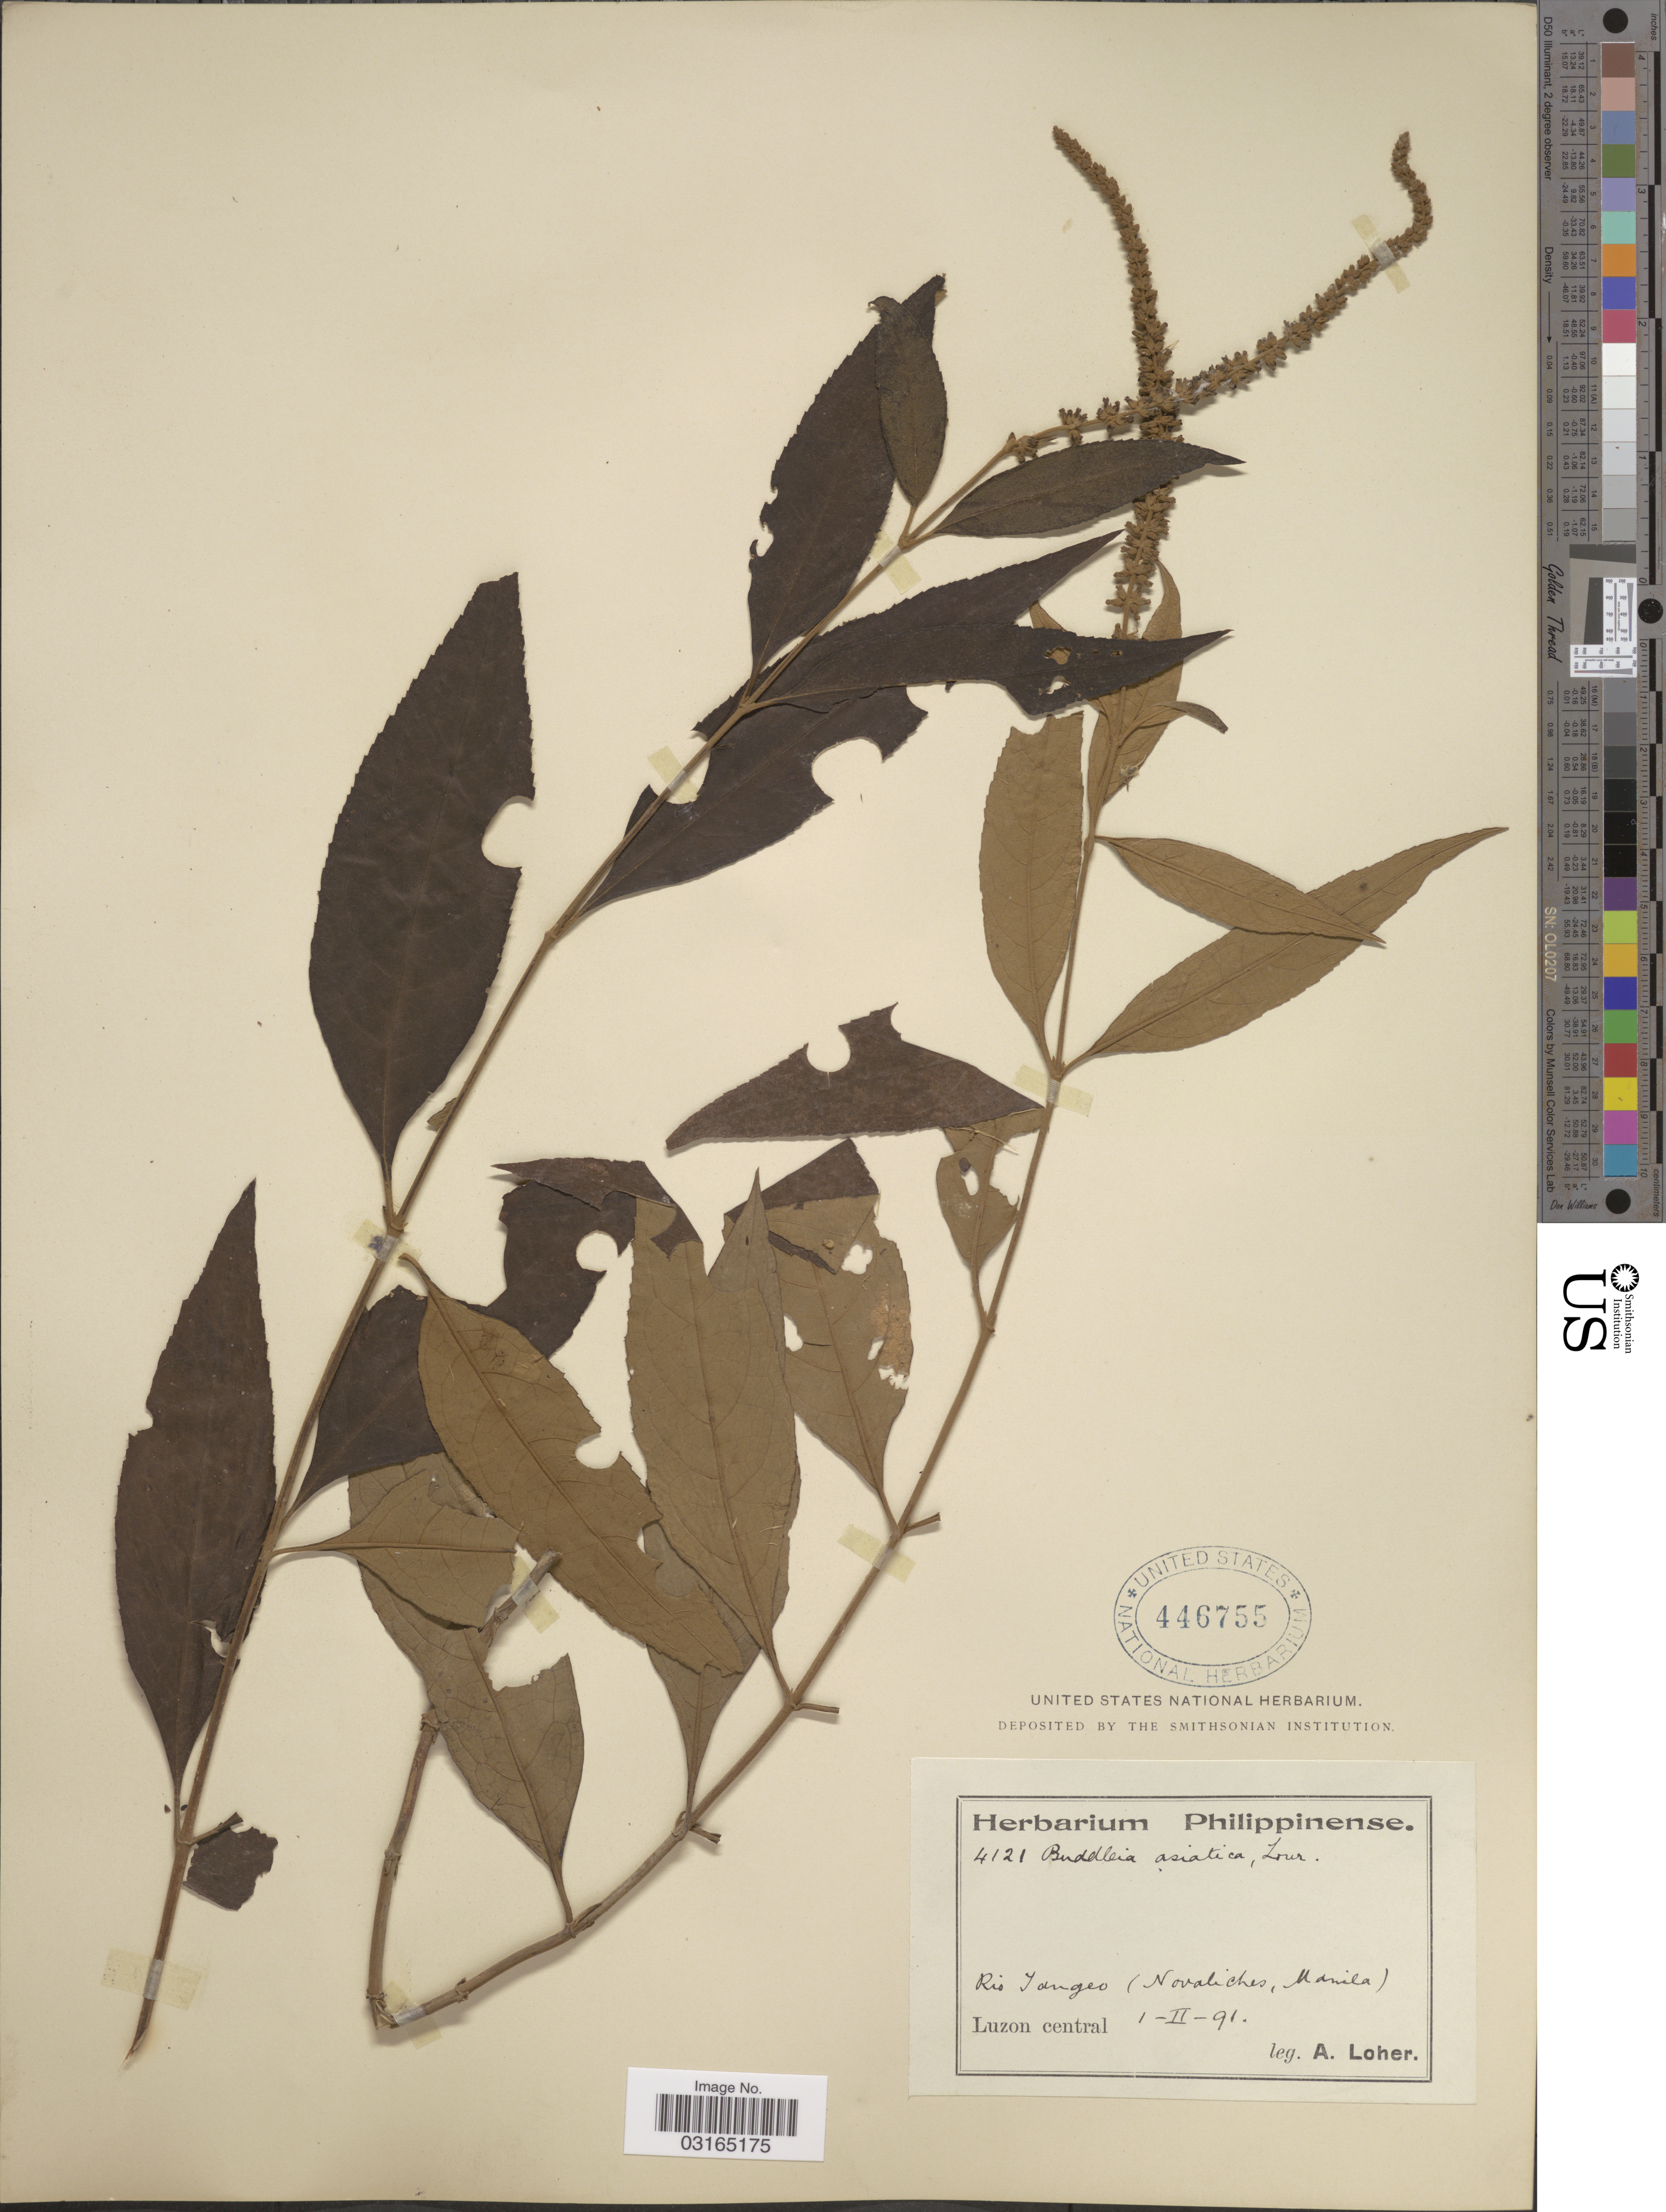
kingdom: Plantae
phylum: Tracheophyta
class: Magnoliopsida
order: Lamiales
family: Scrophulariaceae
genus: Buddleja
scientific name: Buddleja asiatica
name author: Lour.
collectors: A. Loher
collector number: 4121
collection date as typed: Transcribed d/m/y: 1/2/91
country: Philippines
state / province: Central Luzon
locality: Rio Tangos (Novaliches, Manila).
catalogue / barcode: US 446755